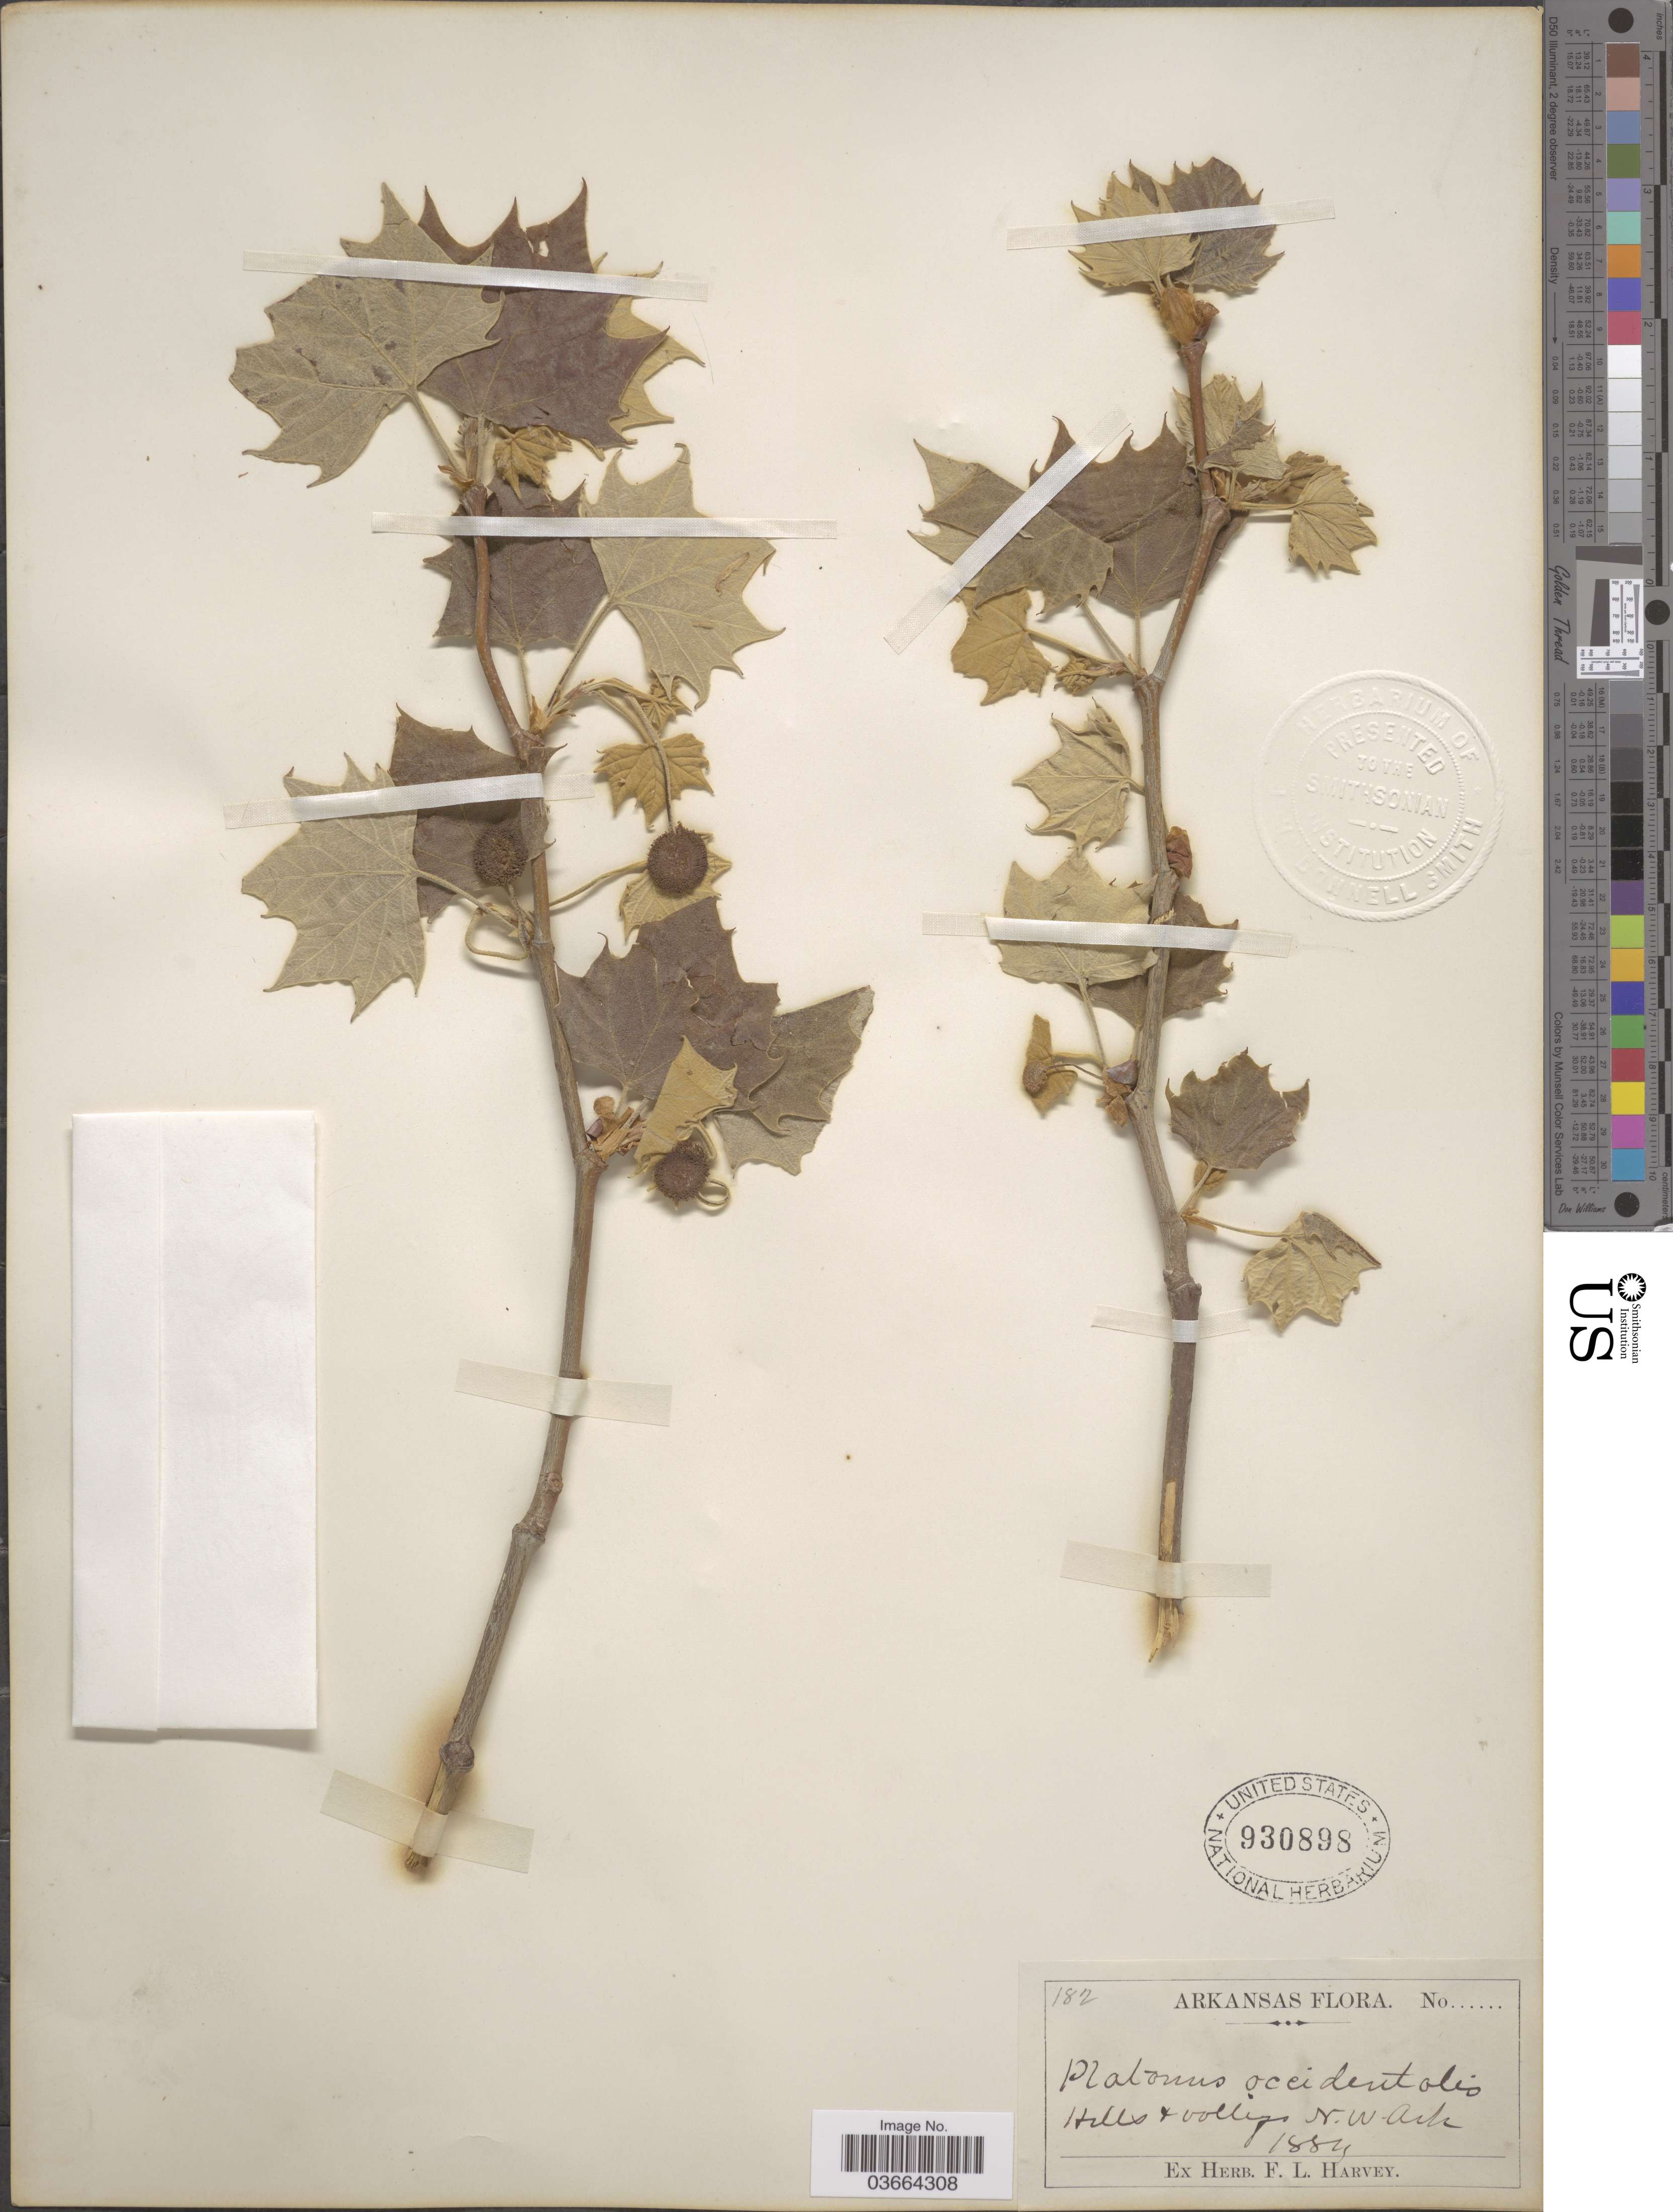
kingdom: Plantae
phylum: Tracheophyta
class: Magnoliopsida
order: Proteales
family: Platanaceae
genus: Platanus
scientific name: Platanus occidentalis var. glabrata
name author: (Fernald) Sarg.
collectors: F. L. Harvey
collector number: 182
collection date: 1884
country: United States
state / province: Arkansas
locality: Hills & valleys N.W. Ark.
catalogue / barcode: US 930898